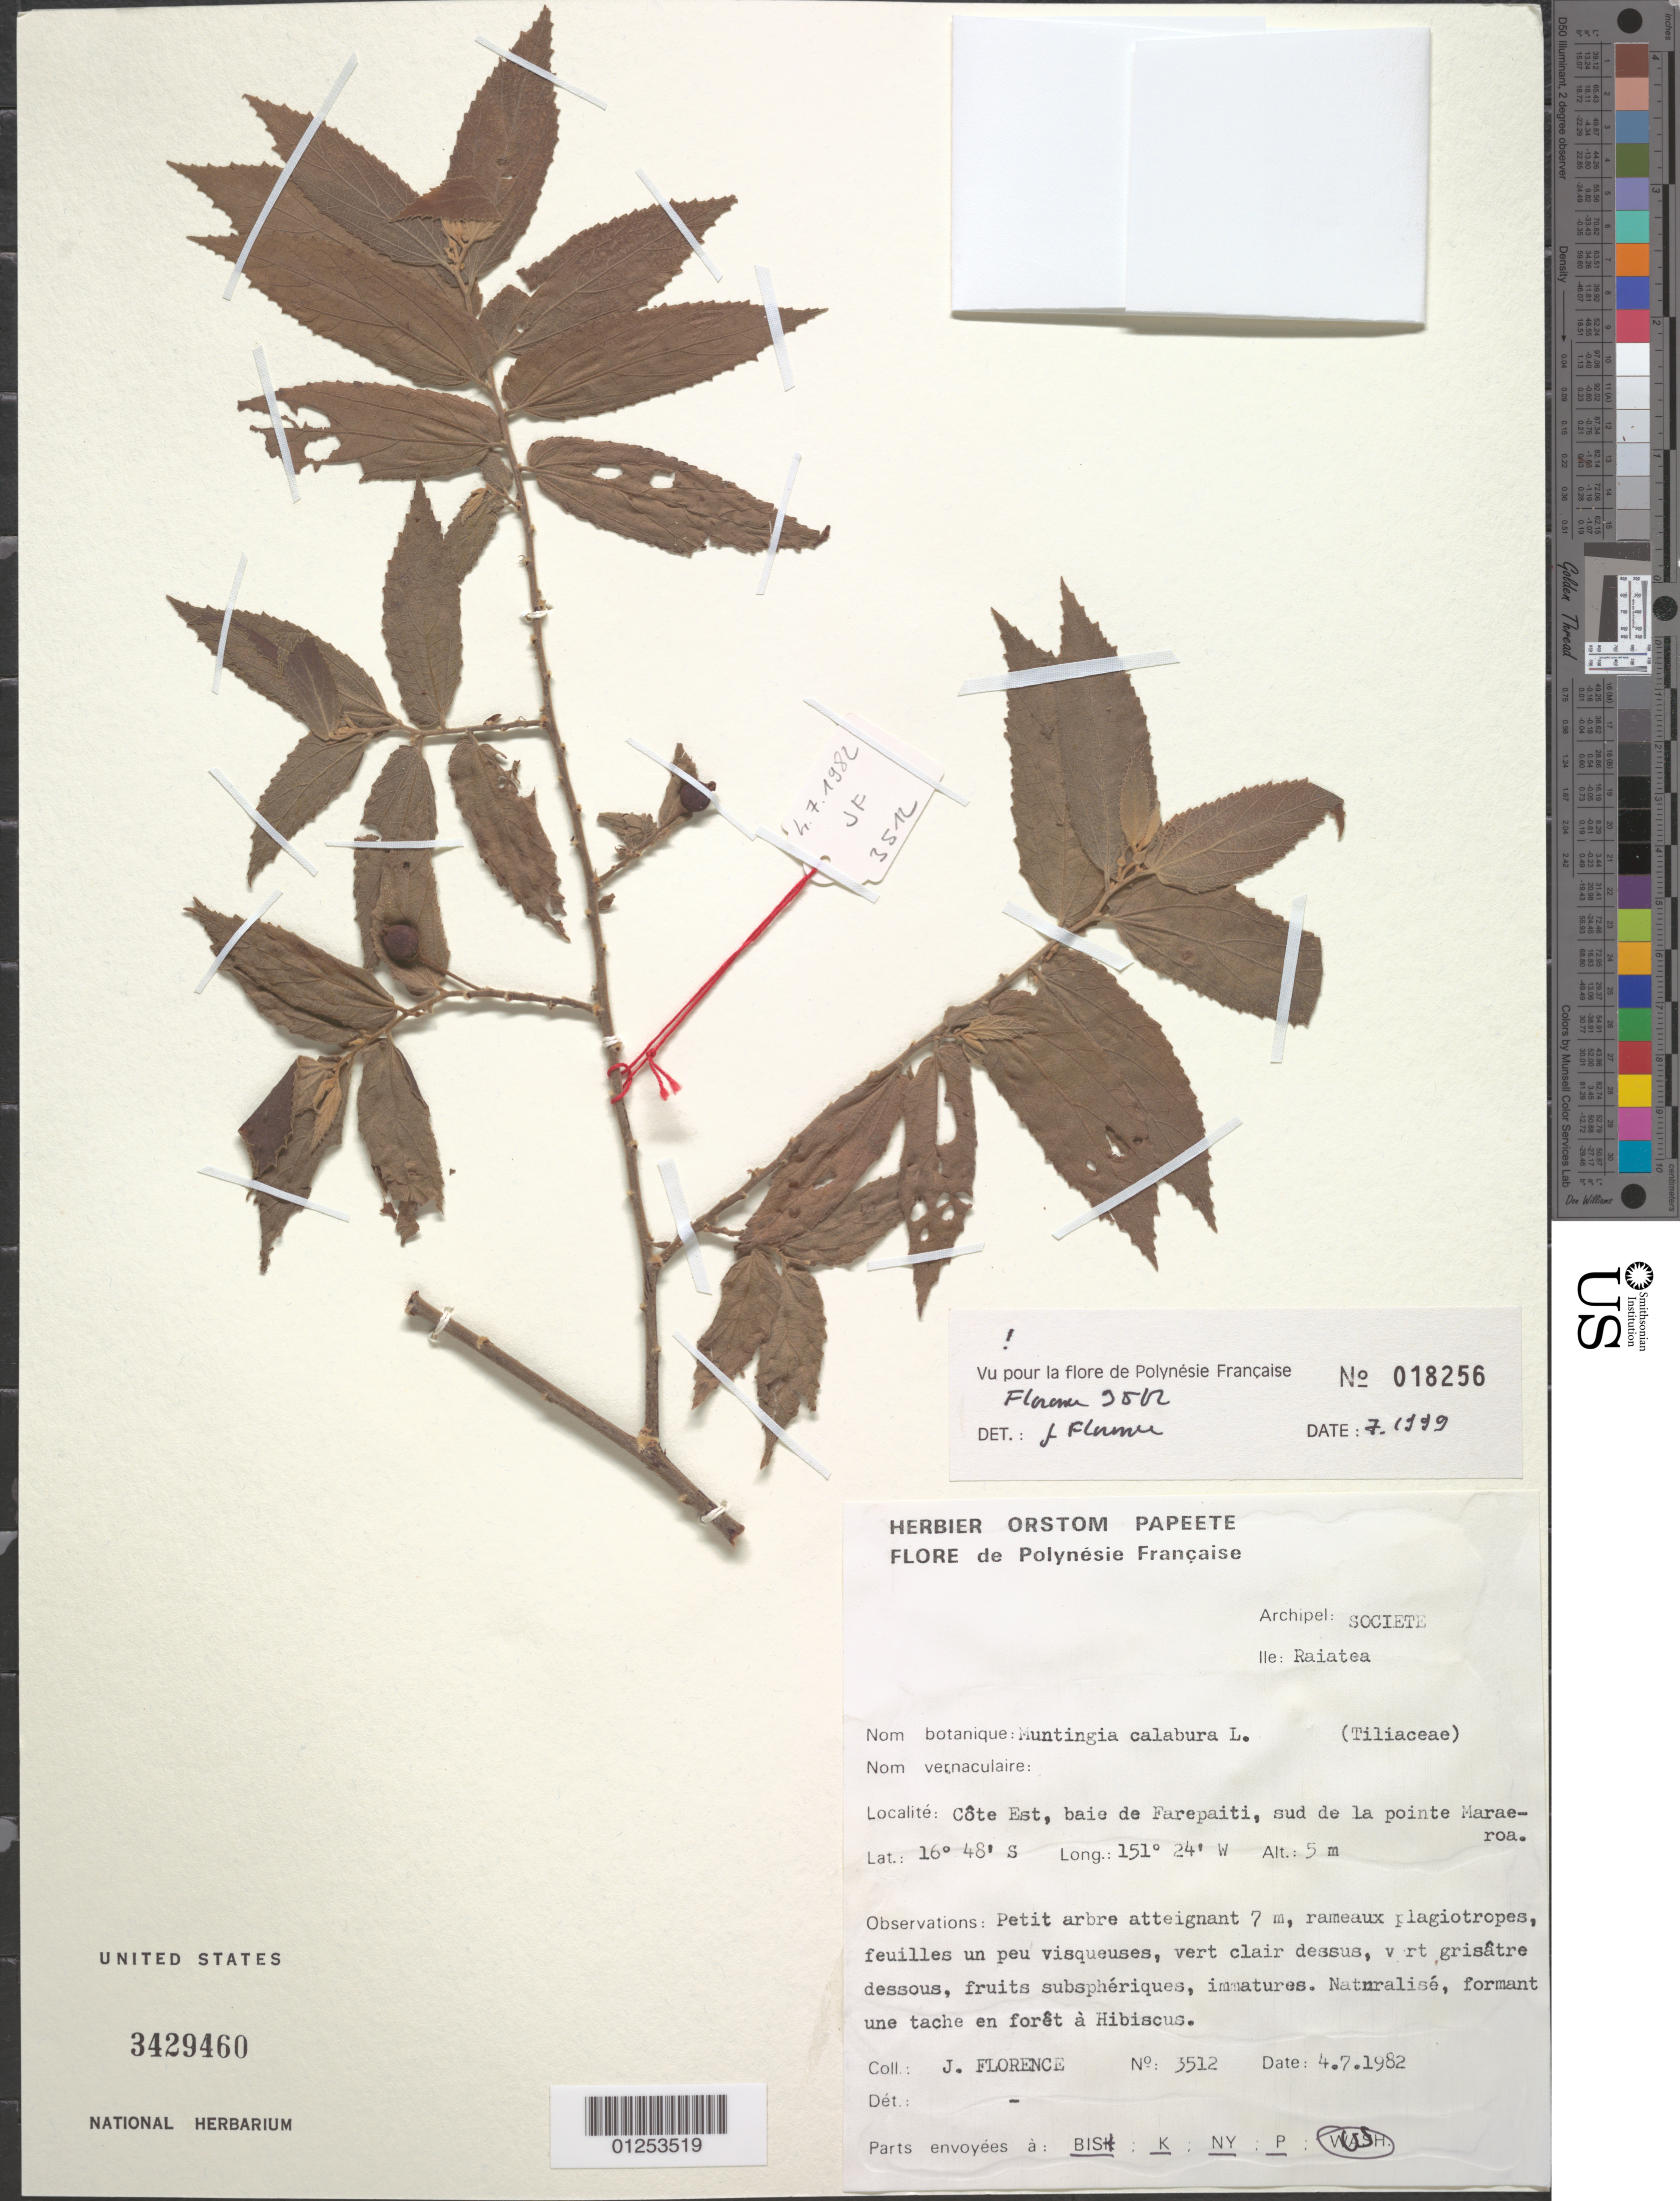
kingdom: Plantae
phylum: Tracheophyta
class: Magnoliopsida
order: Malvales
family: Muntingiaceae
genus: Muntingia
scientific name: Muntingia calabura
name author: L.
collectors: J. Florence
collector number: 3512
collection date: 1982-04-07 or 1982-07-04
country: French Polynesia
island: Raiatea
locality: Cote Est, baie de Farepaiti, sud de la pointe Haraeroa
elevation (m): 5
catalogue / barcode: US 3429460